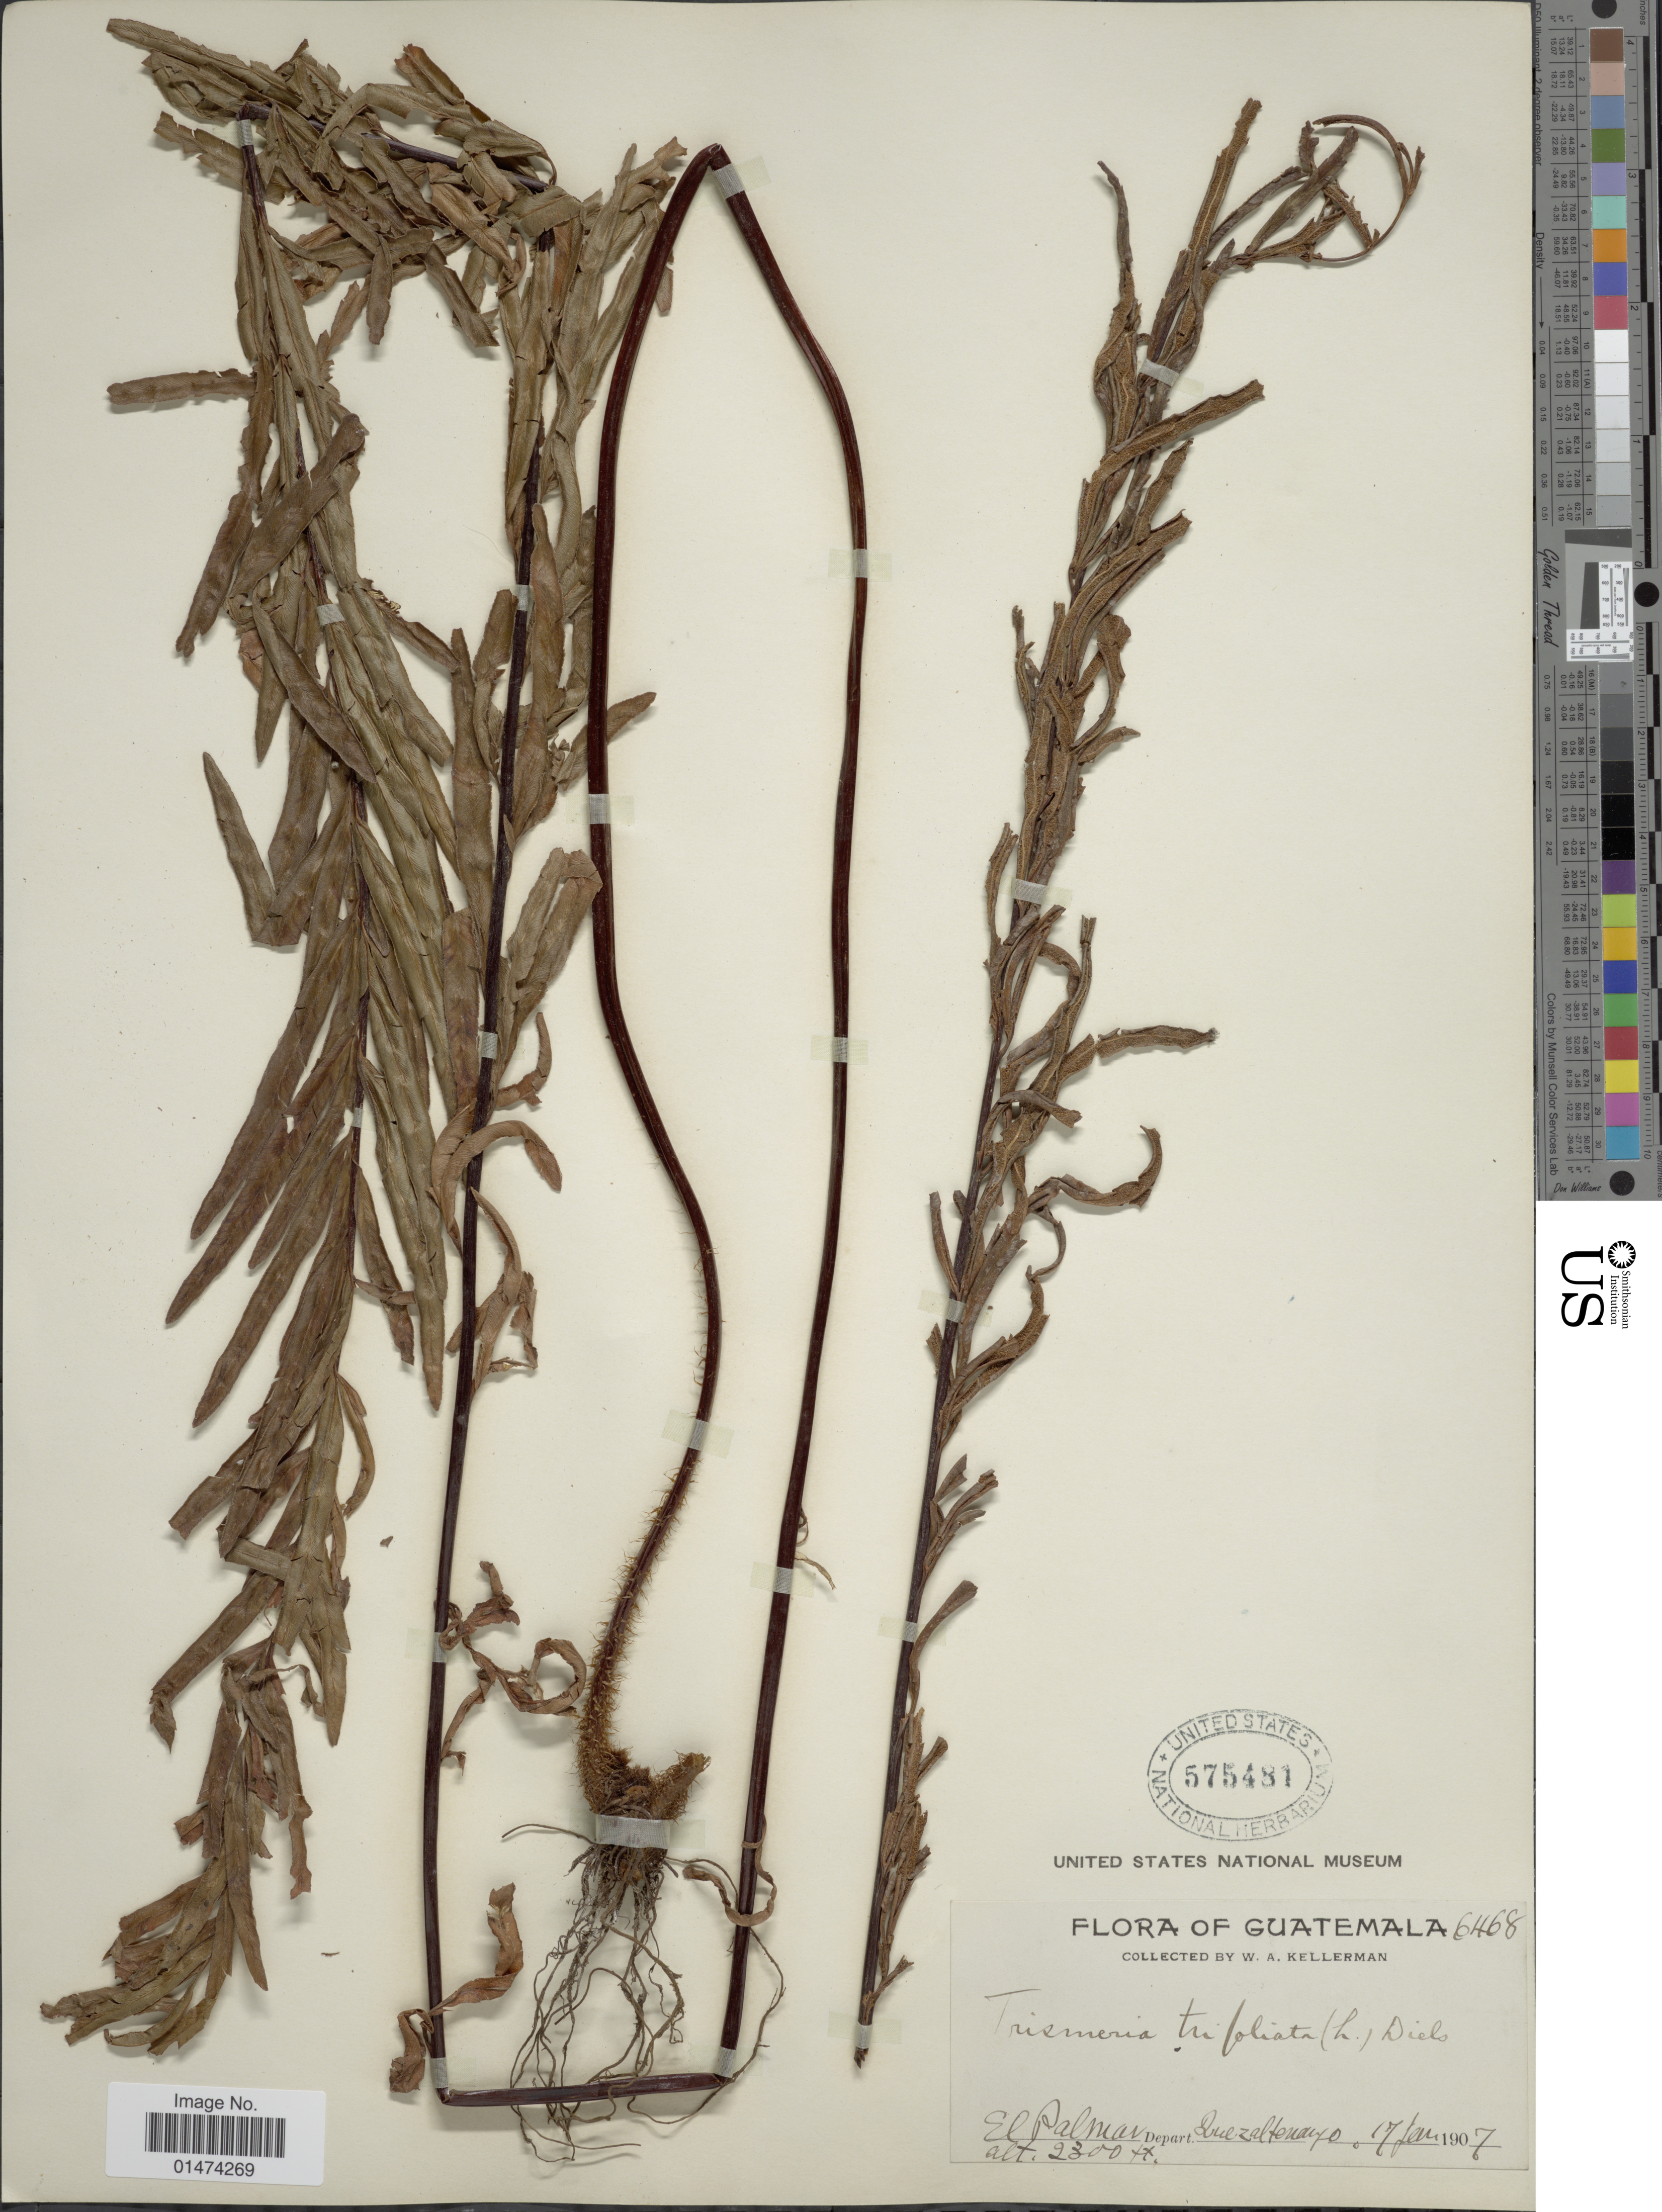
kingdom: Plantae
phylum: Tracheophyta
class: Polypodiopsida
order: Polypodiales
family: Pteridaceae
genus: Pityrogramma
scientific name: Pityrogramma trifoliata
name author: (L.) R.M. Tryon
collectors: W. Kellerman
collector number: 6468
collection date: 1907-01-17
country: Guatemala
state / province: Quetzaltenango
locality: El Palmar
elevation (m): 701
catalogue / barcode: US 575481